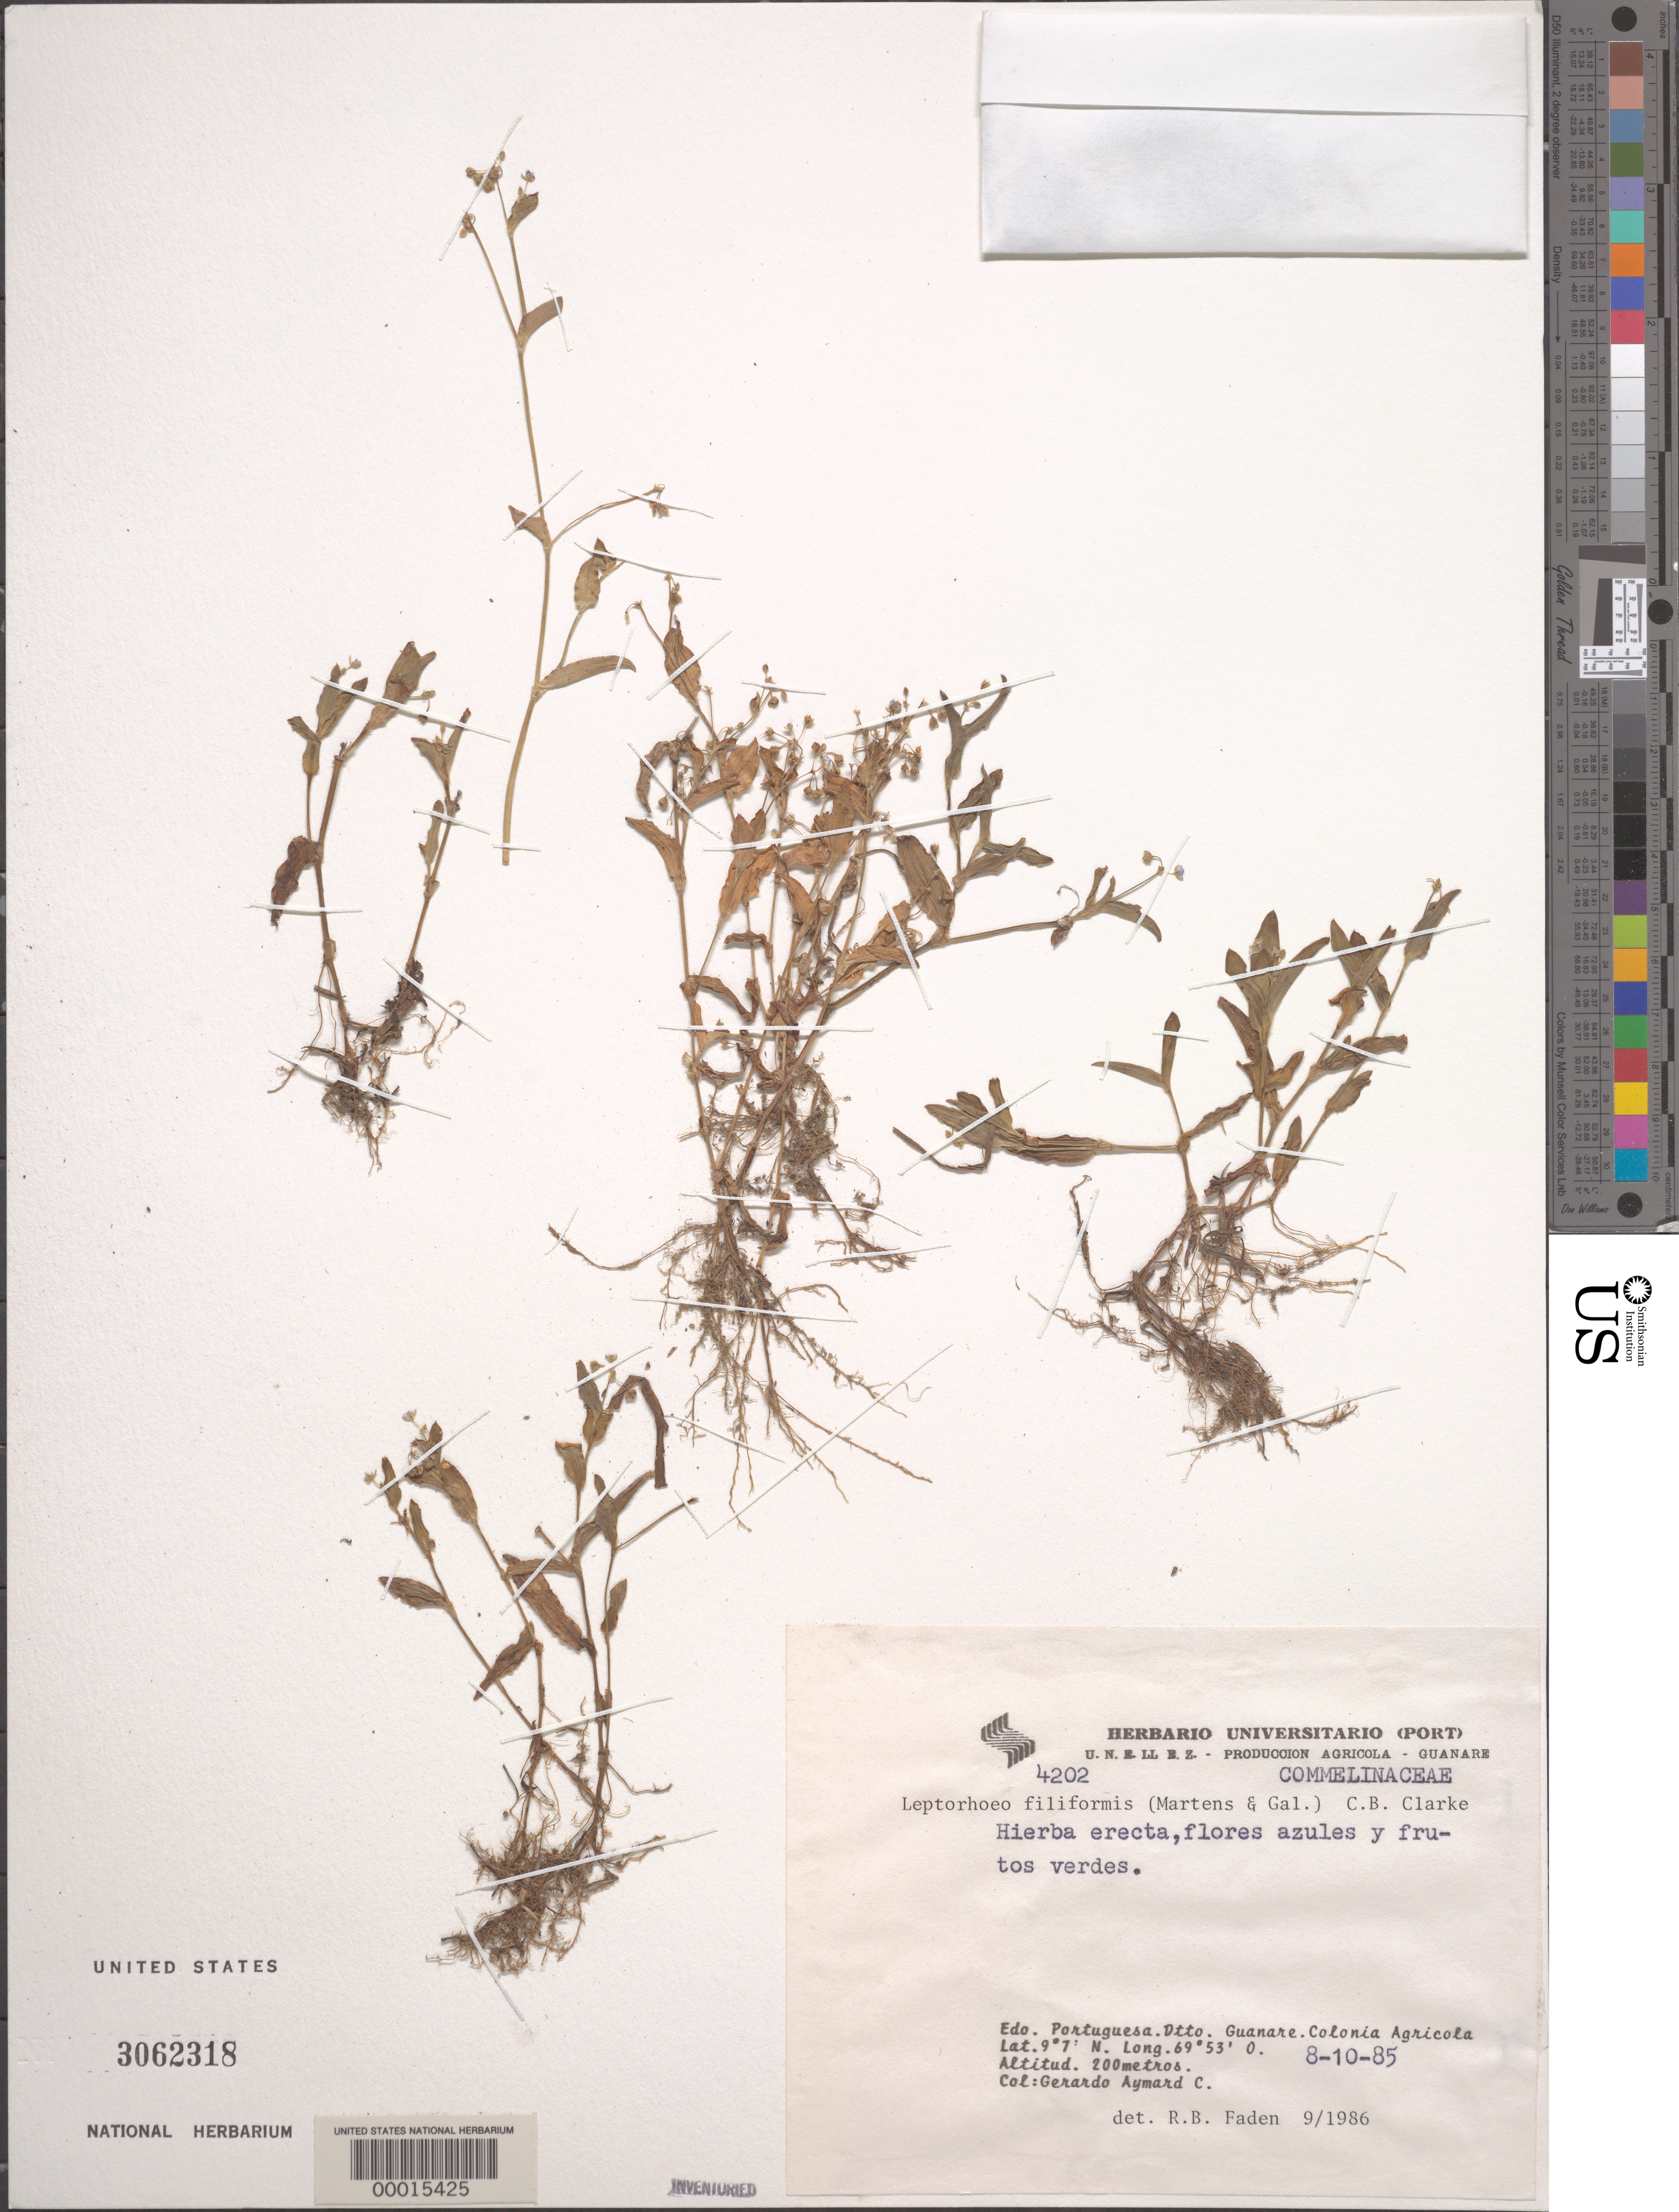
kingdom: Plantae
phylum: Tracheophyta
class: Liliopsida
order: Commelinales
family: Commelinaceae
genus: Callisia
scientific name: Callisia filiformis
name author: (M. Martens & Galeotti) D.R. Hunt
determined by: Faden, Robert B., (US), Smithsonian Institution - National Museum of Natural History (UNITED STATES)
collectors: G. A. Aymard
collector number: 4202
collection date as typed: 08 Aug 1985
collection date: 1985-08-08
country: Venezuela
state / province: Portuguesa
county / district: Guamare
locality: Colonia agricola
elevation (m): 200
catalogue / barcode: US 3062318